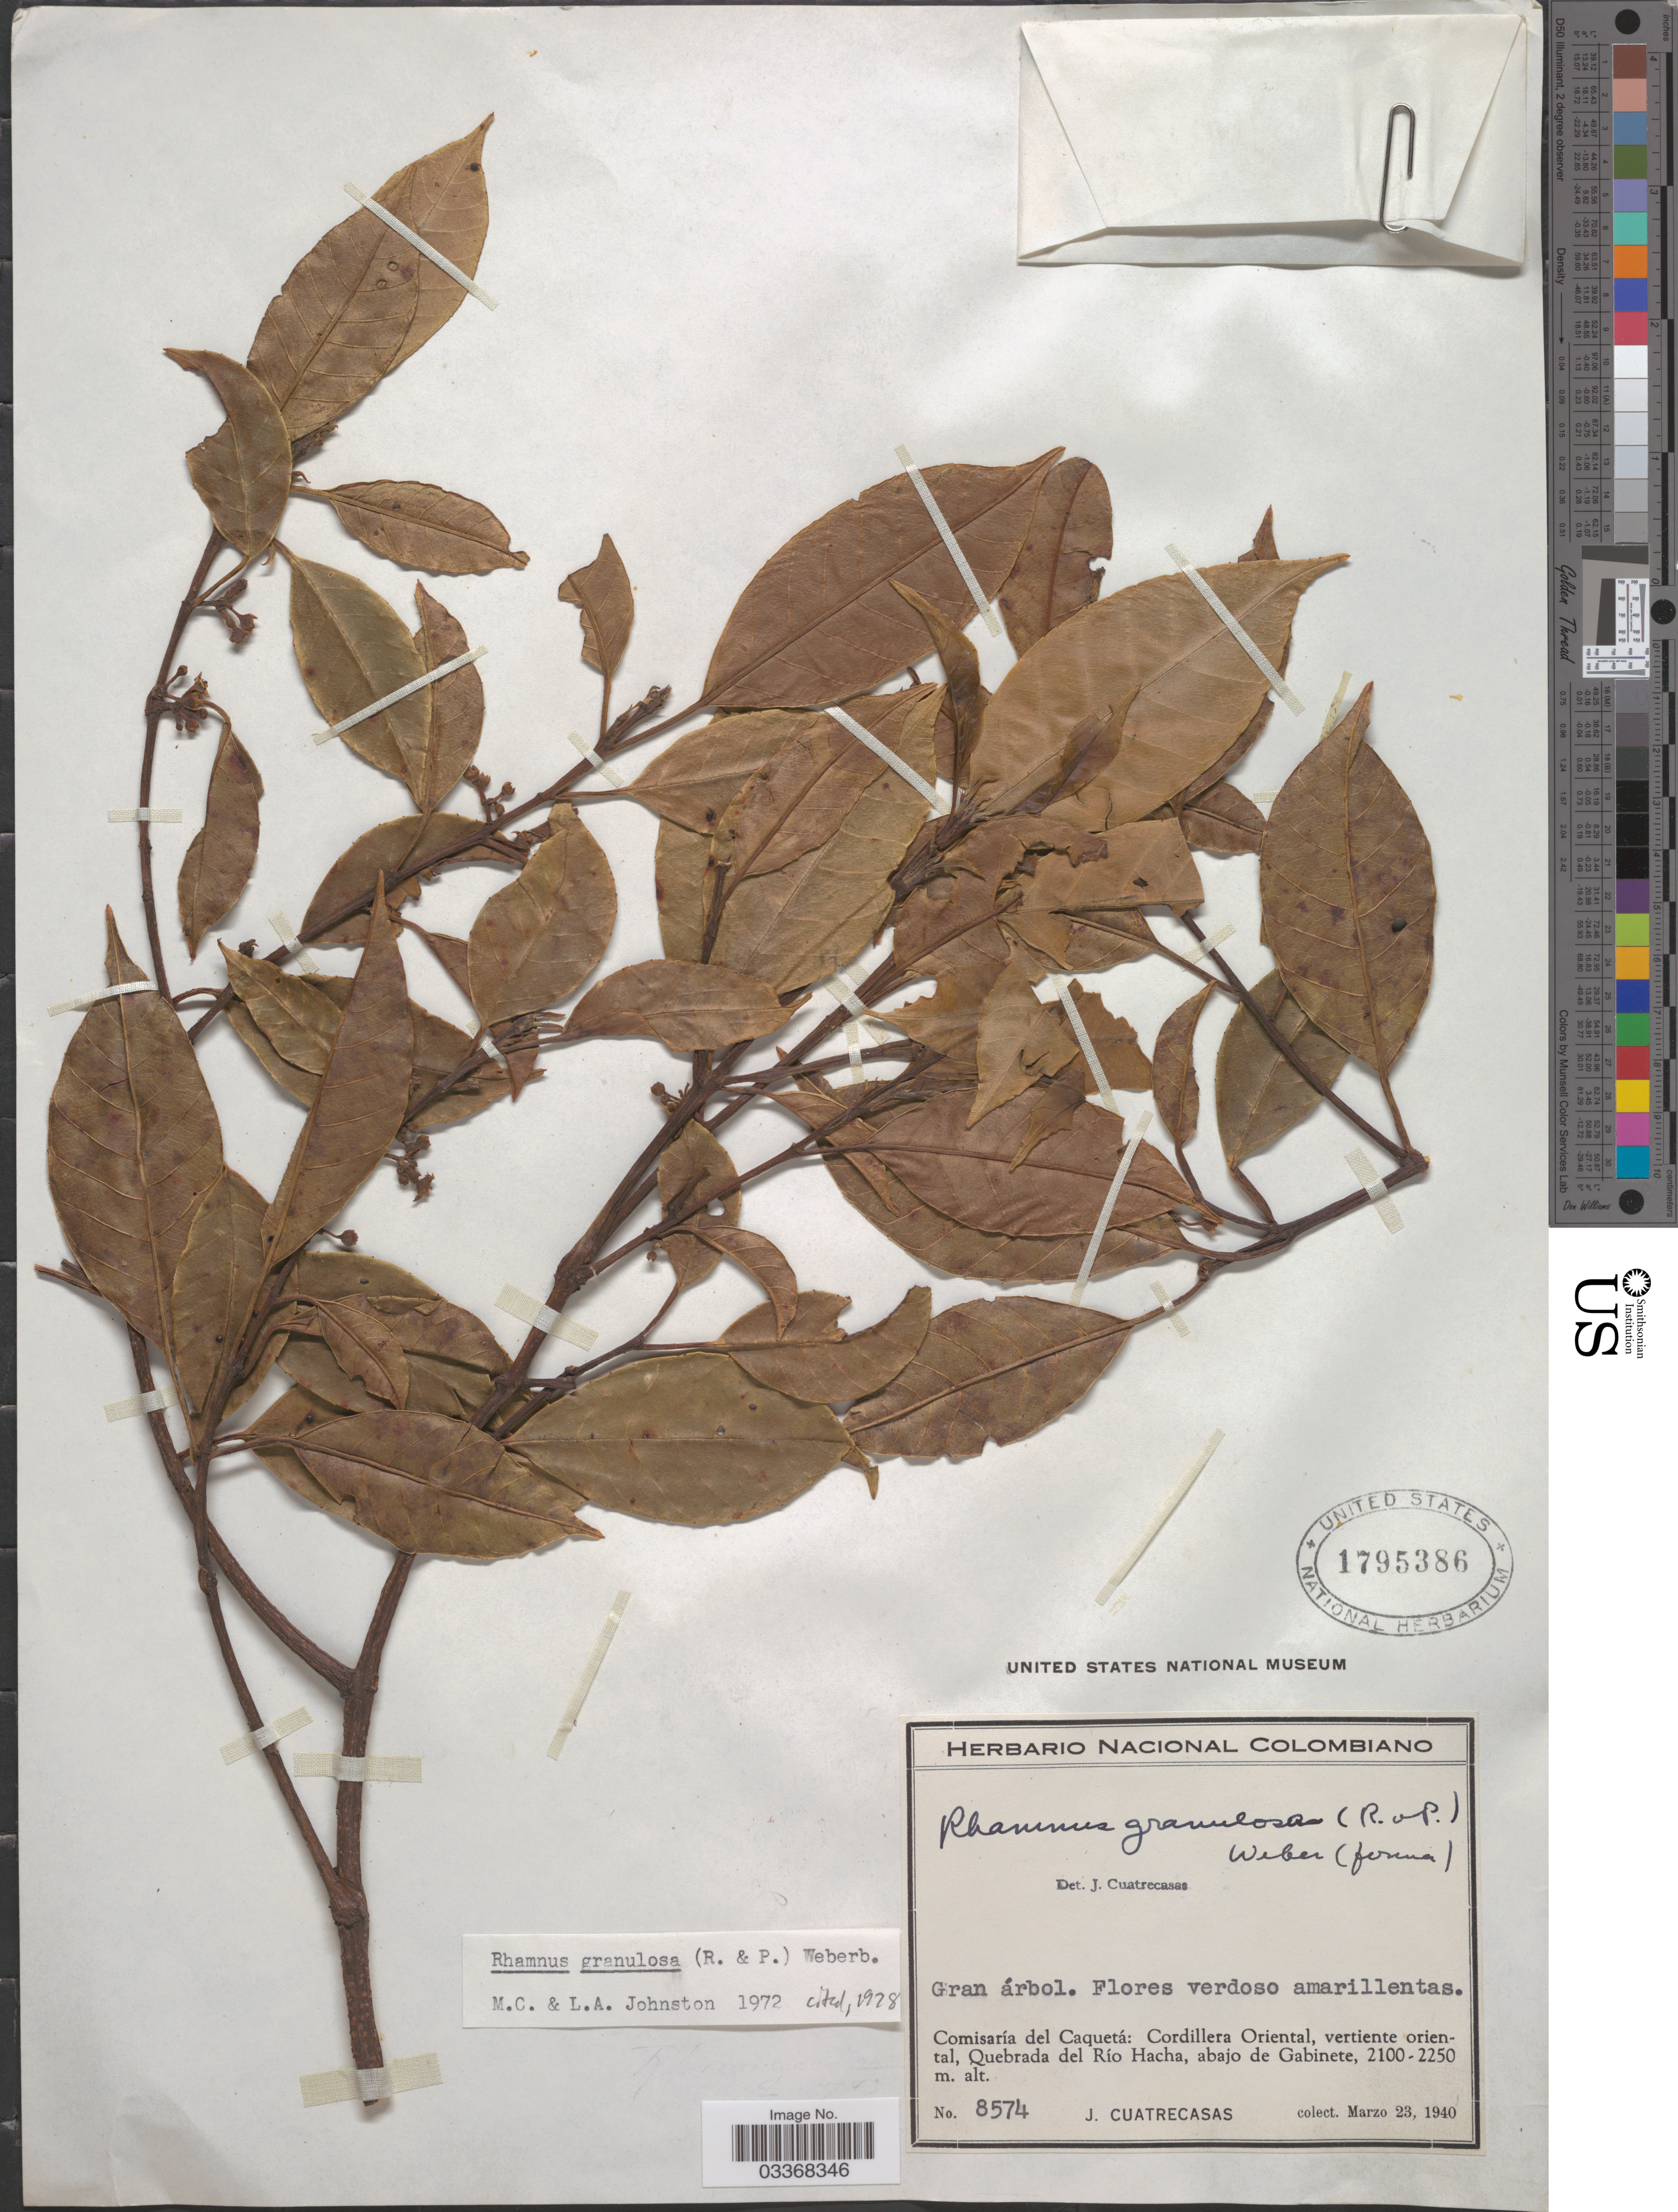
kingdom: Plantae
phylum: Tracheophyta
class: Magnoliopsida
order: Rosales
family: Rhamnaceae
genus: Frangula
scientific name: Frangula granulosa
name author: (Ruiz & Pav.) Grubov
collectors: J. Cuatrecasas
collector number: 8574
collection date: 1940-03-23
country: Colombia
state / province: Caquetá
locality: Comisaría del Caquetá: Cordillera Oriental, vertiente oriental, Quebrada del Río Hacha, abajo de Gabinete.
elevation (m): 2100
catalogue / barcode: US 1795386